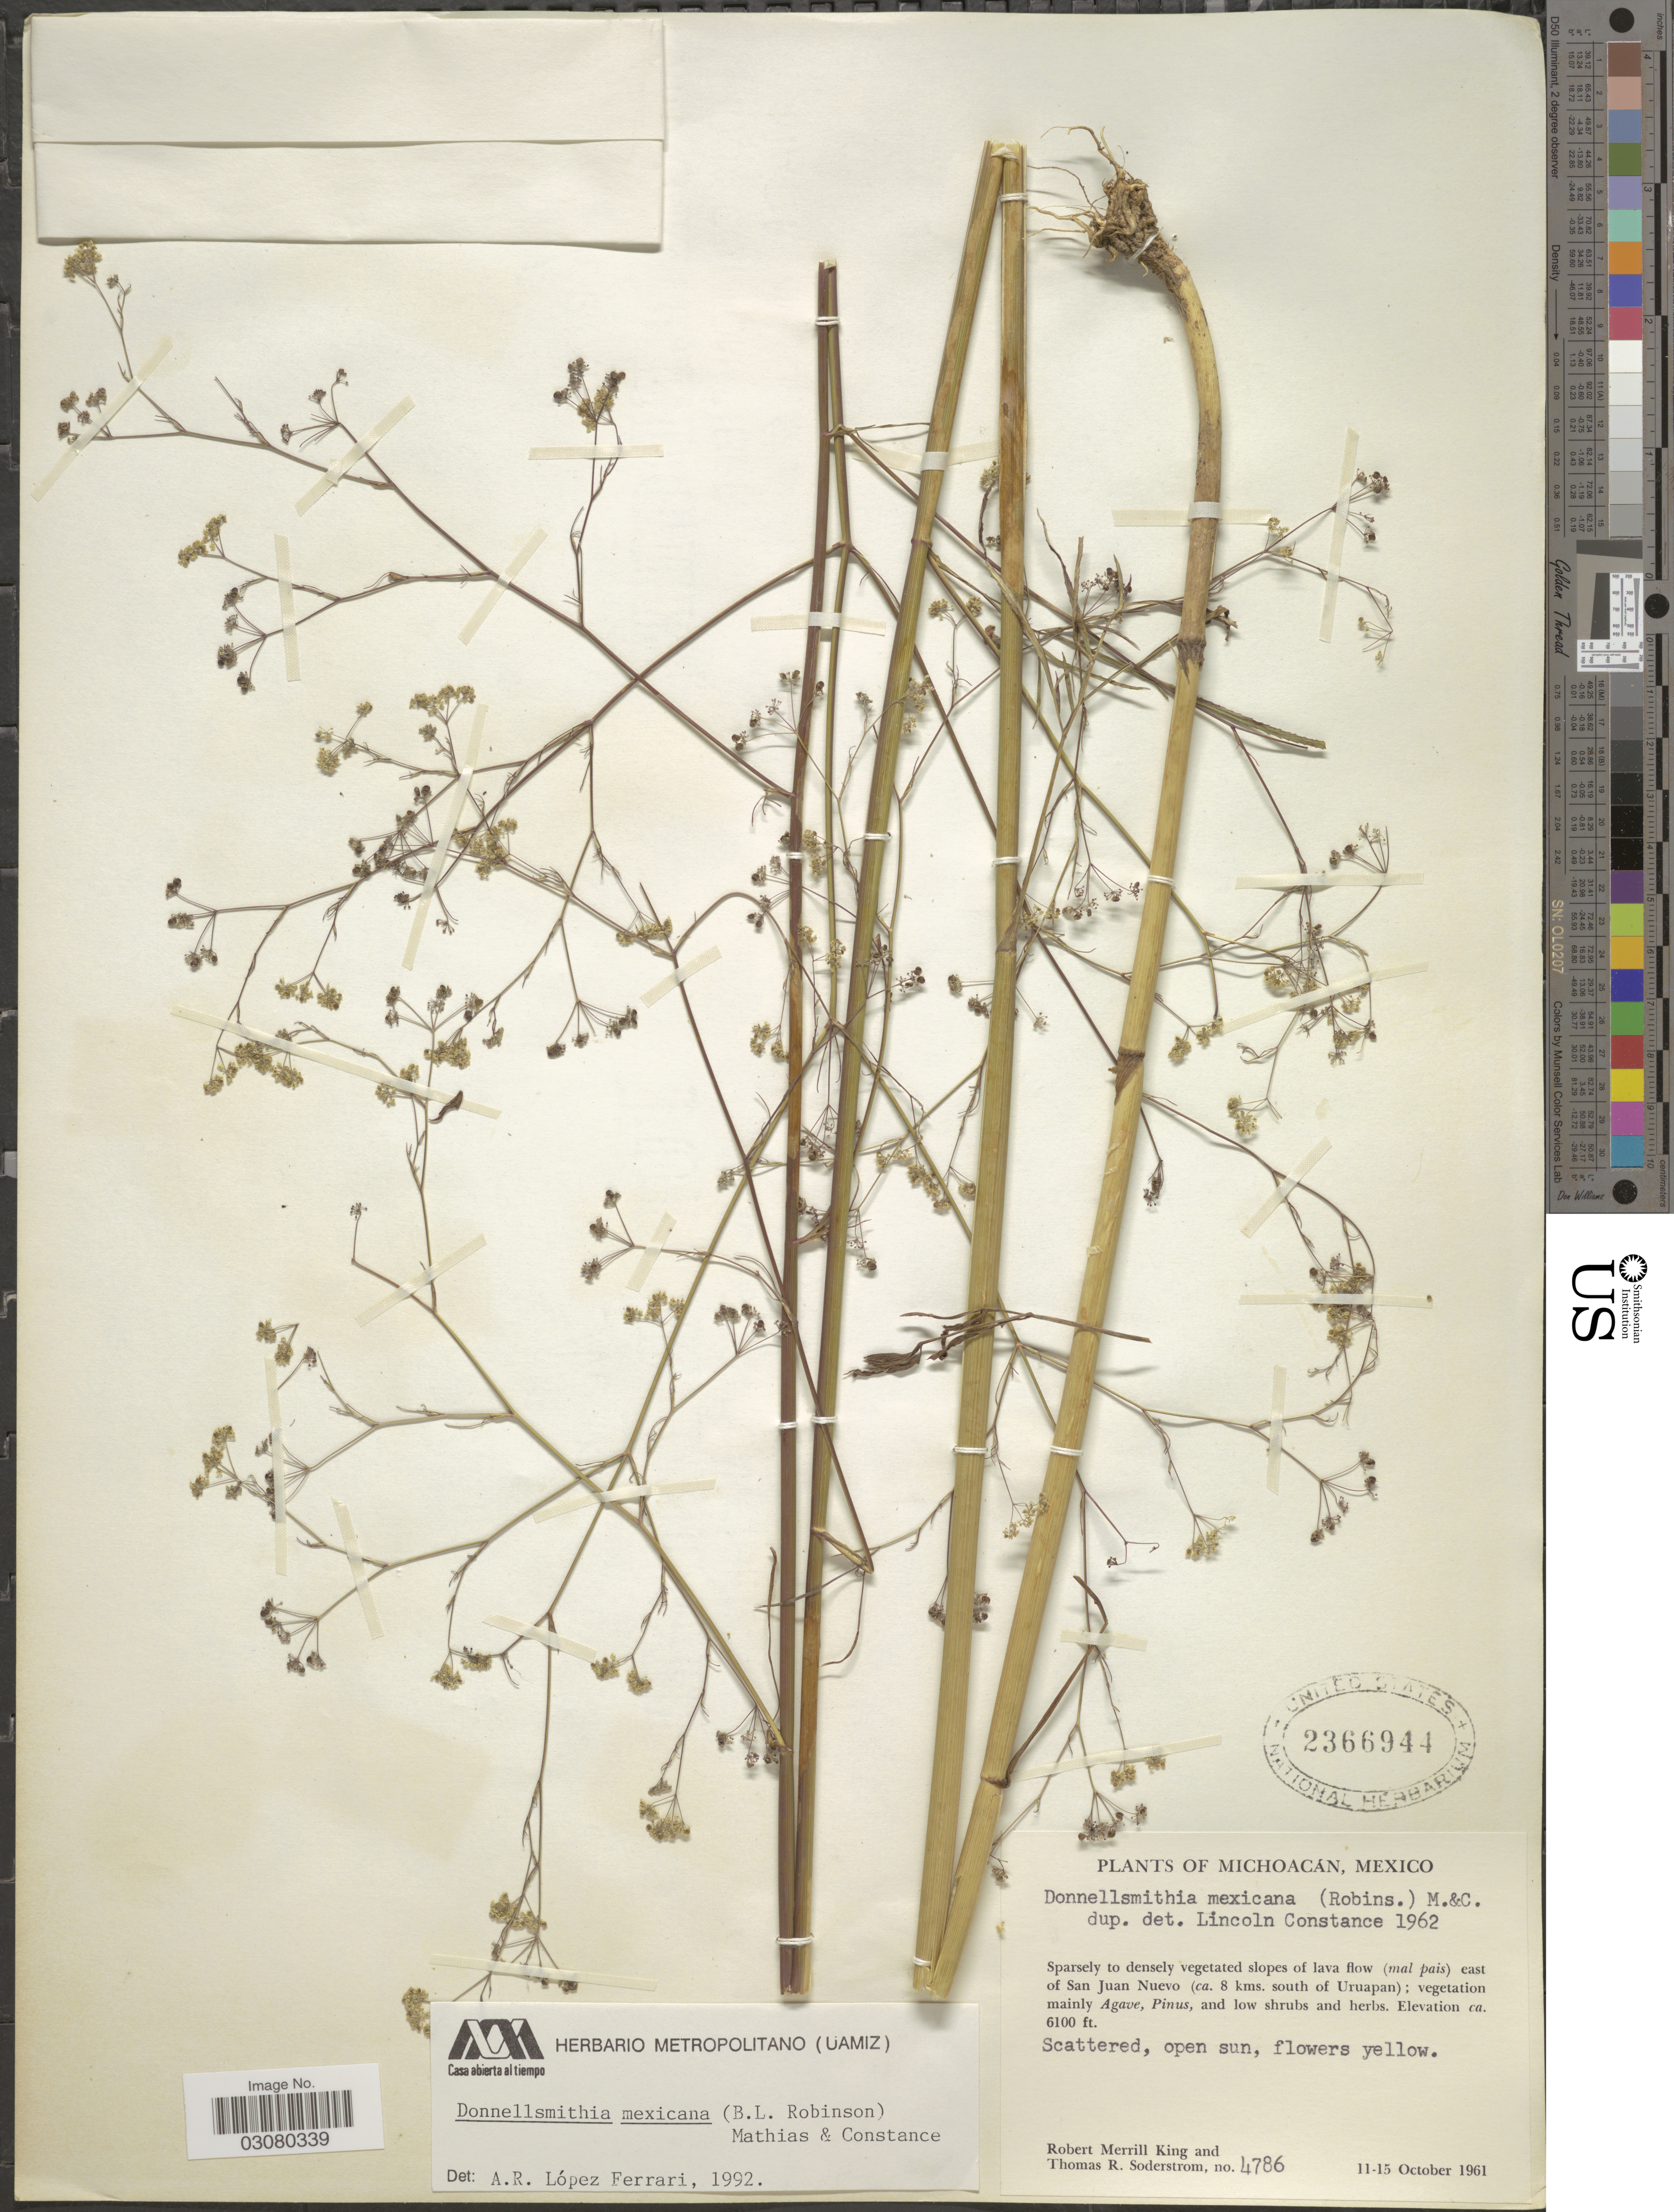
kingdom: Plantae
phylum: Tracheophyta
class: Magnoliopsida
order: Apiales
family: Apiaceae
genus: Donnellsmithia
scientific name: Donnellsmithia mexicana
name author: (B.L. Rob.) Mathias & Constance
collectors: R. M. King & T. R. Soderstrom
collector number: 4786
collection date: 1961-10-11/1961-10-15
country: Mexico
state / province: Michoacán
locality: East of San Juan Nuevo (ca. 8 kms. south of Uruapan).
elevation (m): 1859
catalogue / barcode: US 2366944